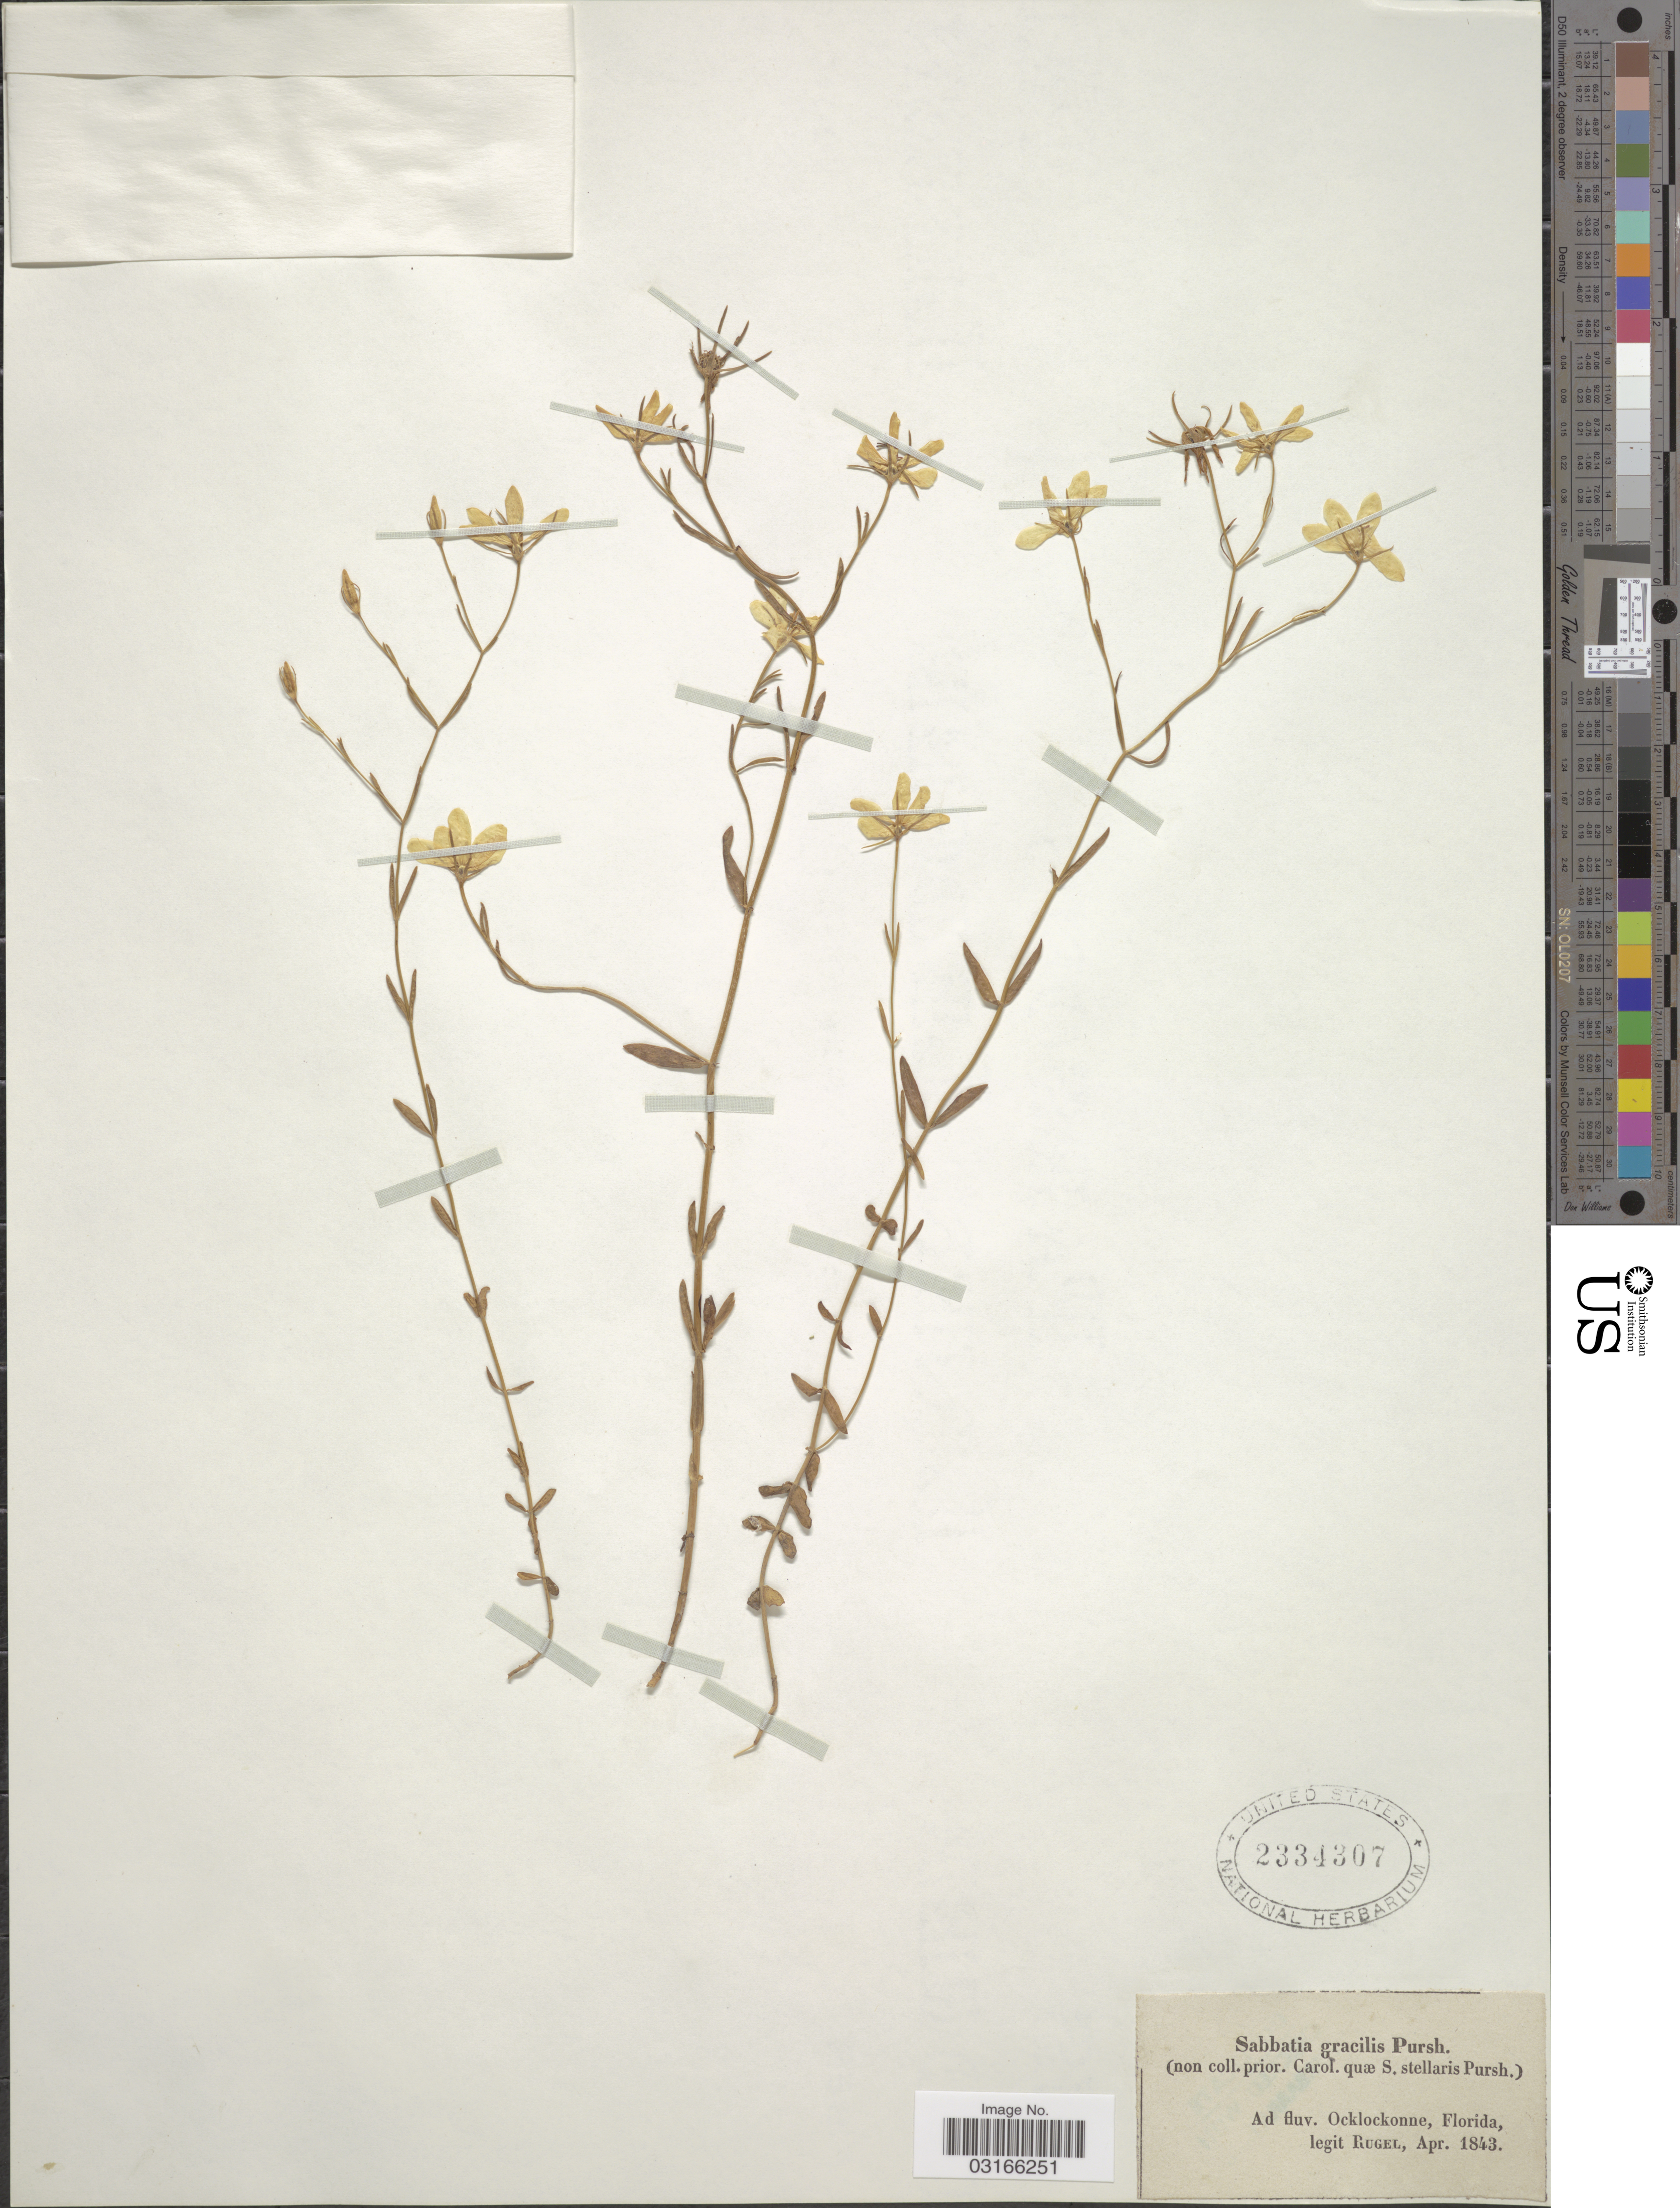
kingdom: Plantae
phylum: Tracheophyta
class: Magnoliopsida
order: Gentianales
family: Gentianaceae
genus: Sabatia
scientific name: Sabatia campanulata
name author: (L.) Torr.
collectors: Rugel, --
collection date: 1843-04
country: United States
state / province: Florida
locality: Ad fluv. Ocklockonne.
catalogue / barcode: US 2334307